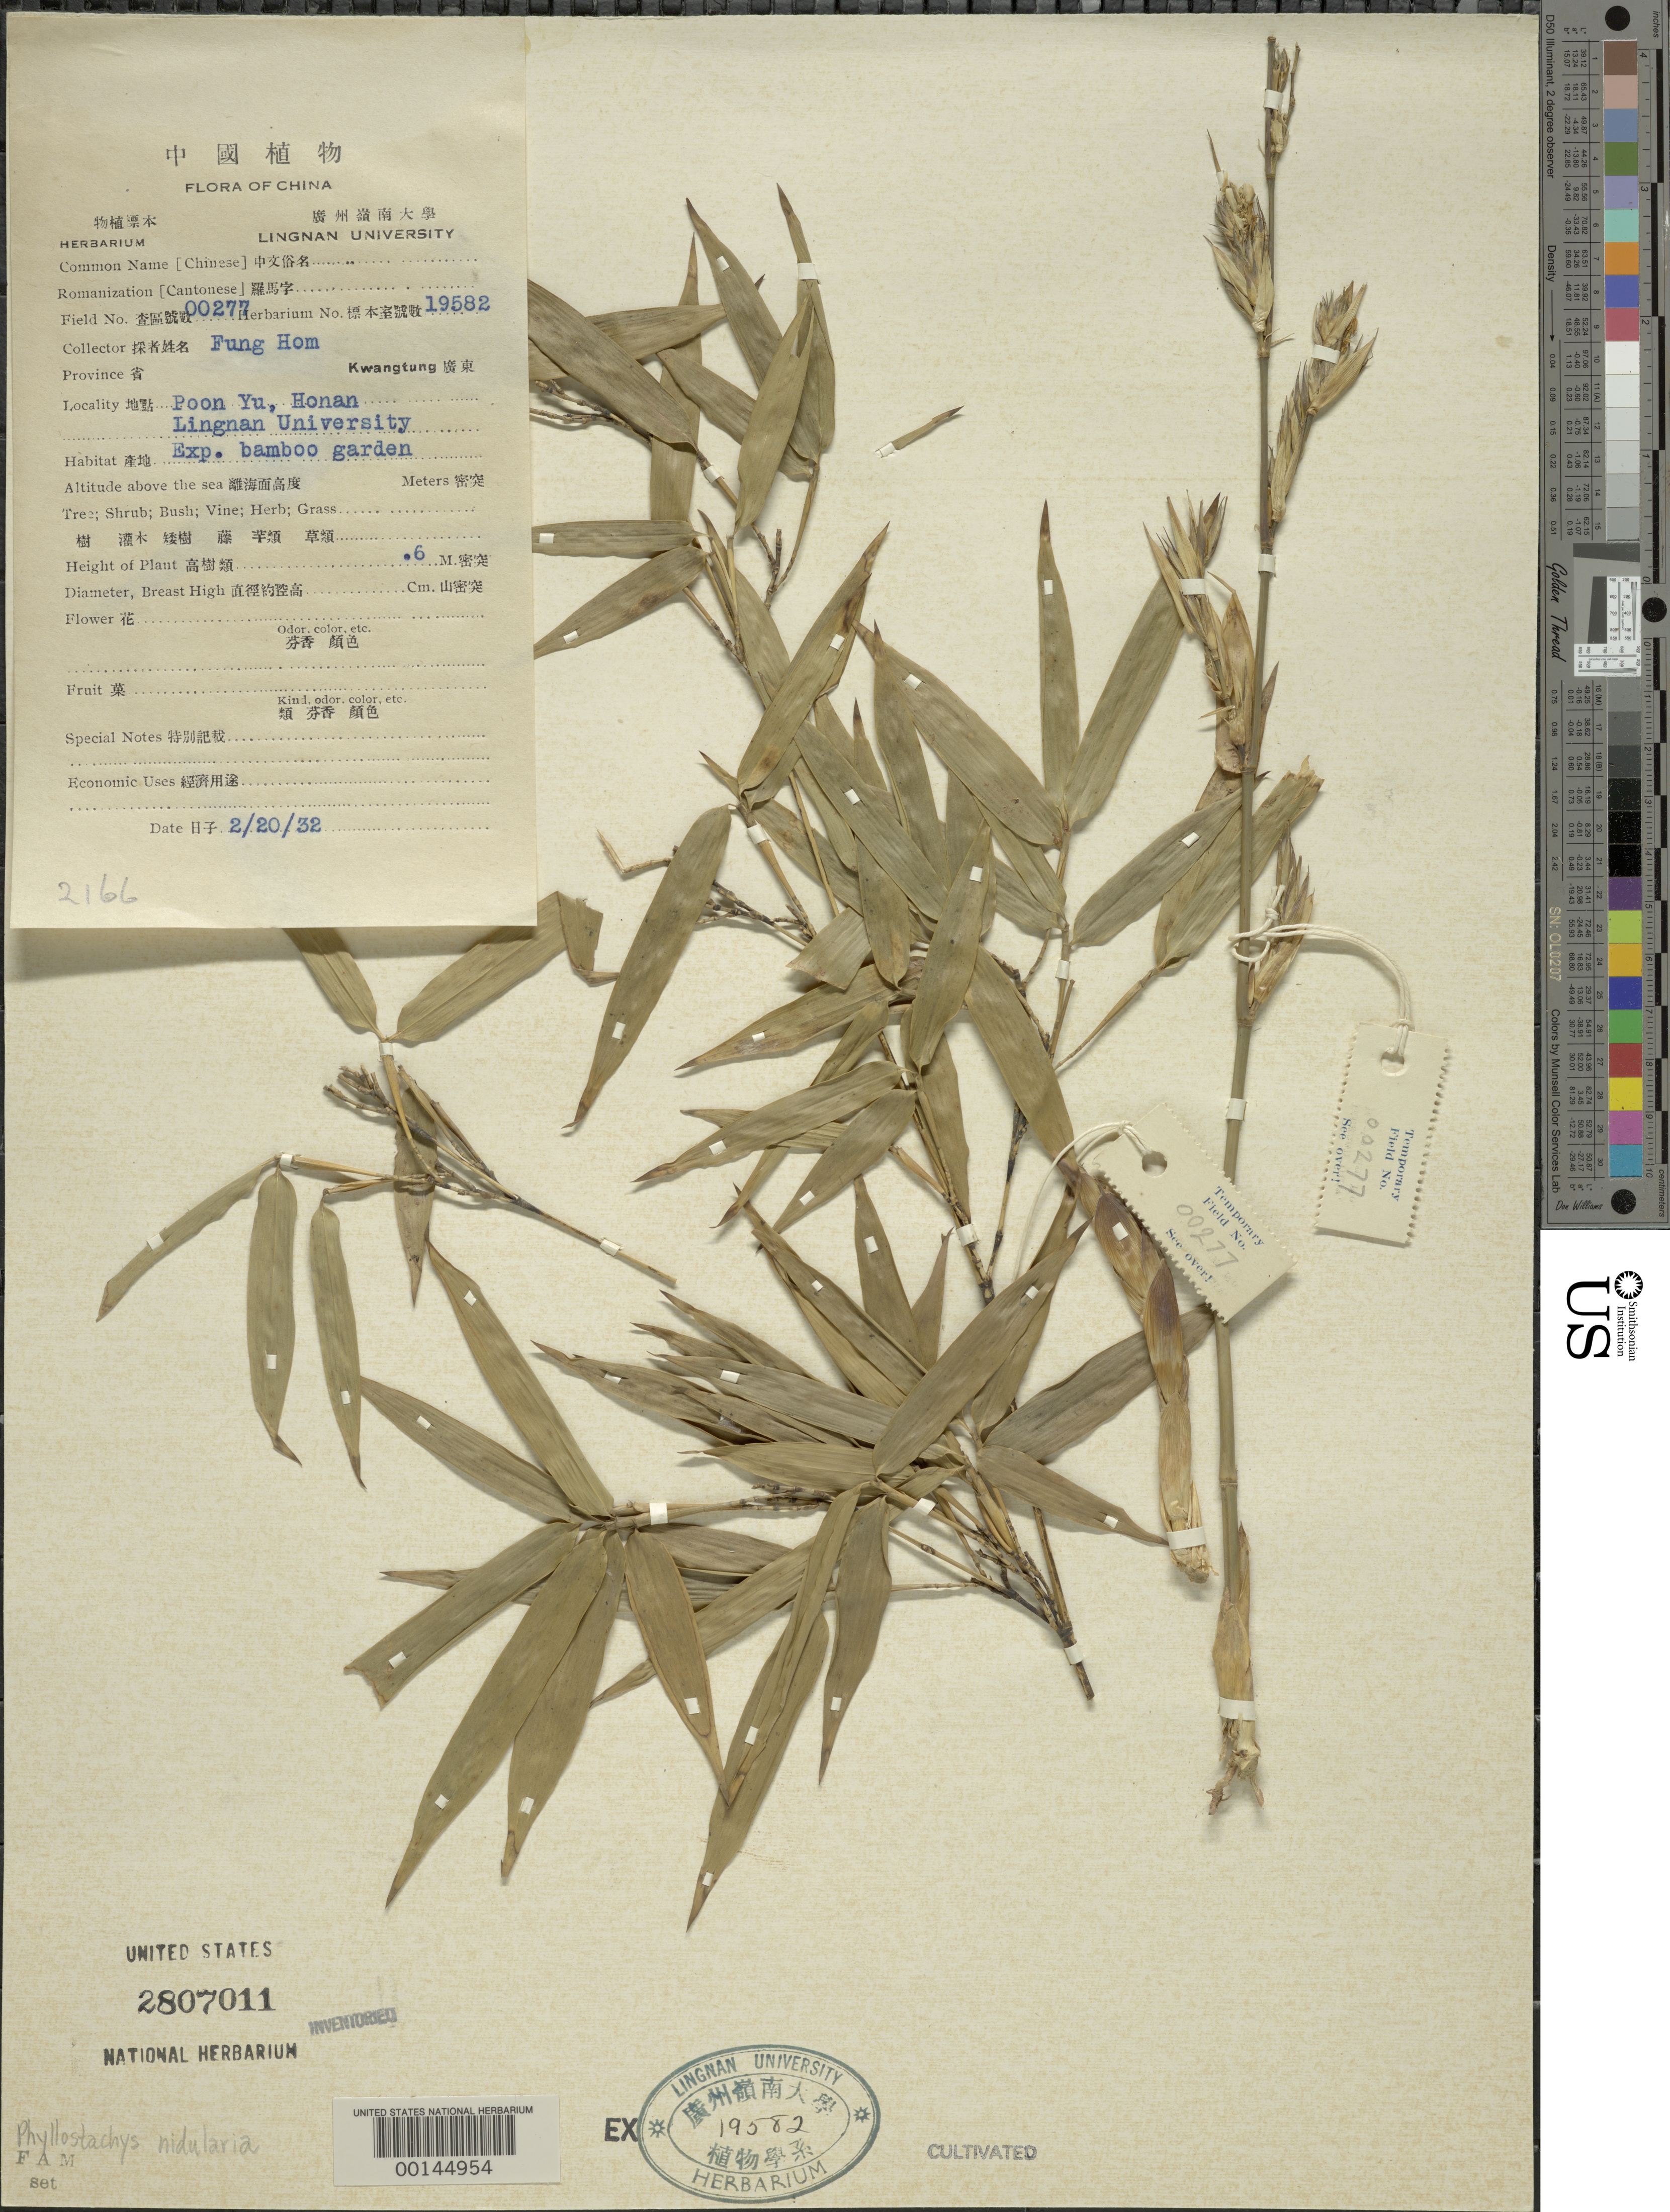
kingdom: Plantae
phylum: Tracheophyta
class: Liliopsida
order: Poales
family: Poaceae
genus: Phyllostachys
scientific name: Phyllostachys nidularia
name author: Munro ex Fenzi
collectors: H. L. Fung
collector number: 277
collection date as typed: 20 Feb 1932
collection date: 1932-02-20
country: China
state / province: Guangdong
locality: Nam hoi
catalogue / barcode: US 2807011